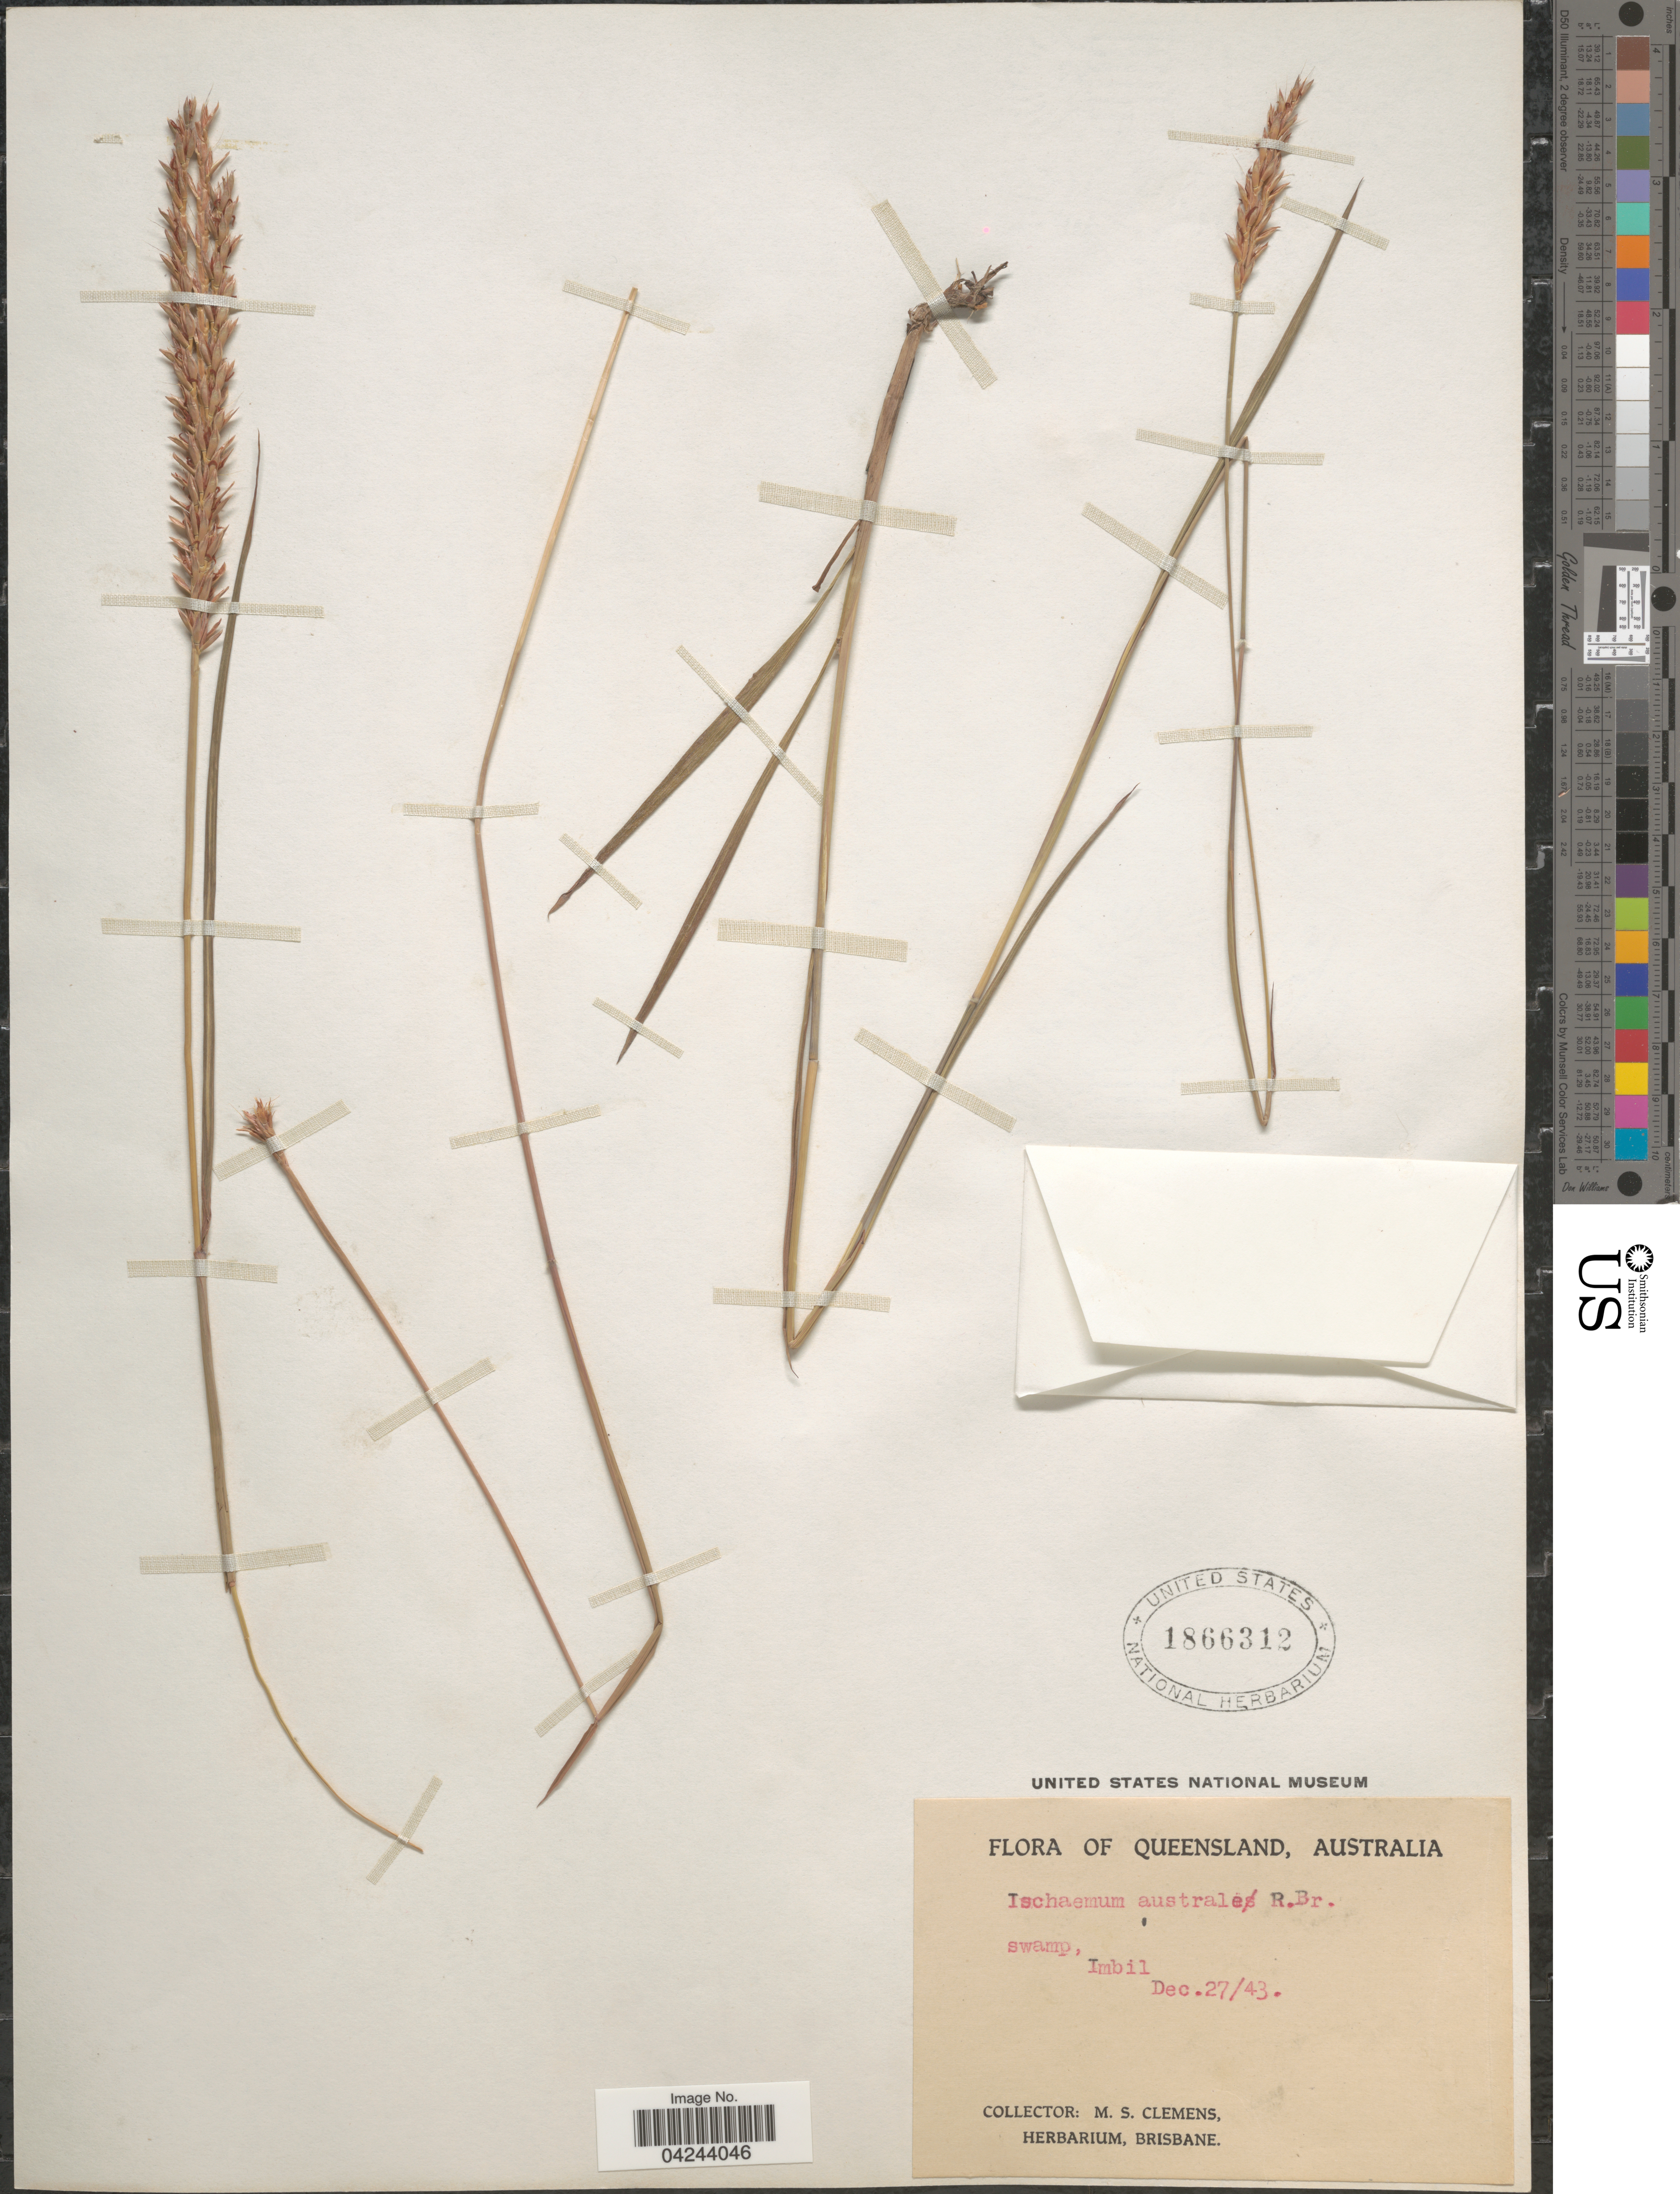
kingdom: Plantae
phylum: Tracheophyta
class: Liliopsida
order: Poales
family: Poaceae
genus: Ischaemum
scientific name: Ischaemum australe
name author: R. Br.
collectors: M. S. Clemens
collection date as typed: Transcribed d/m/y: 27/12/43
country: Australia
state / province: Queensland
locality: Imbil.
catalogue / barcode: US 1866312